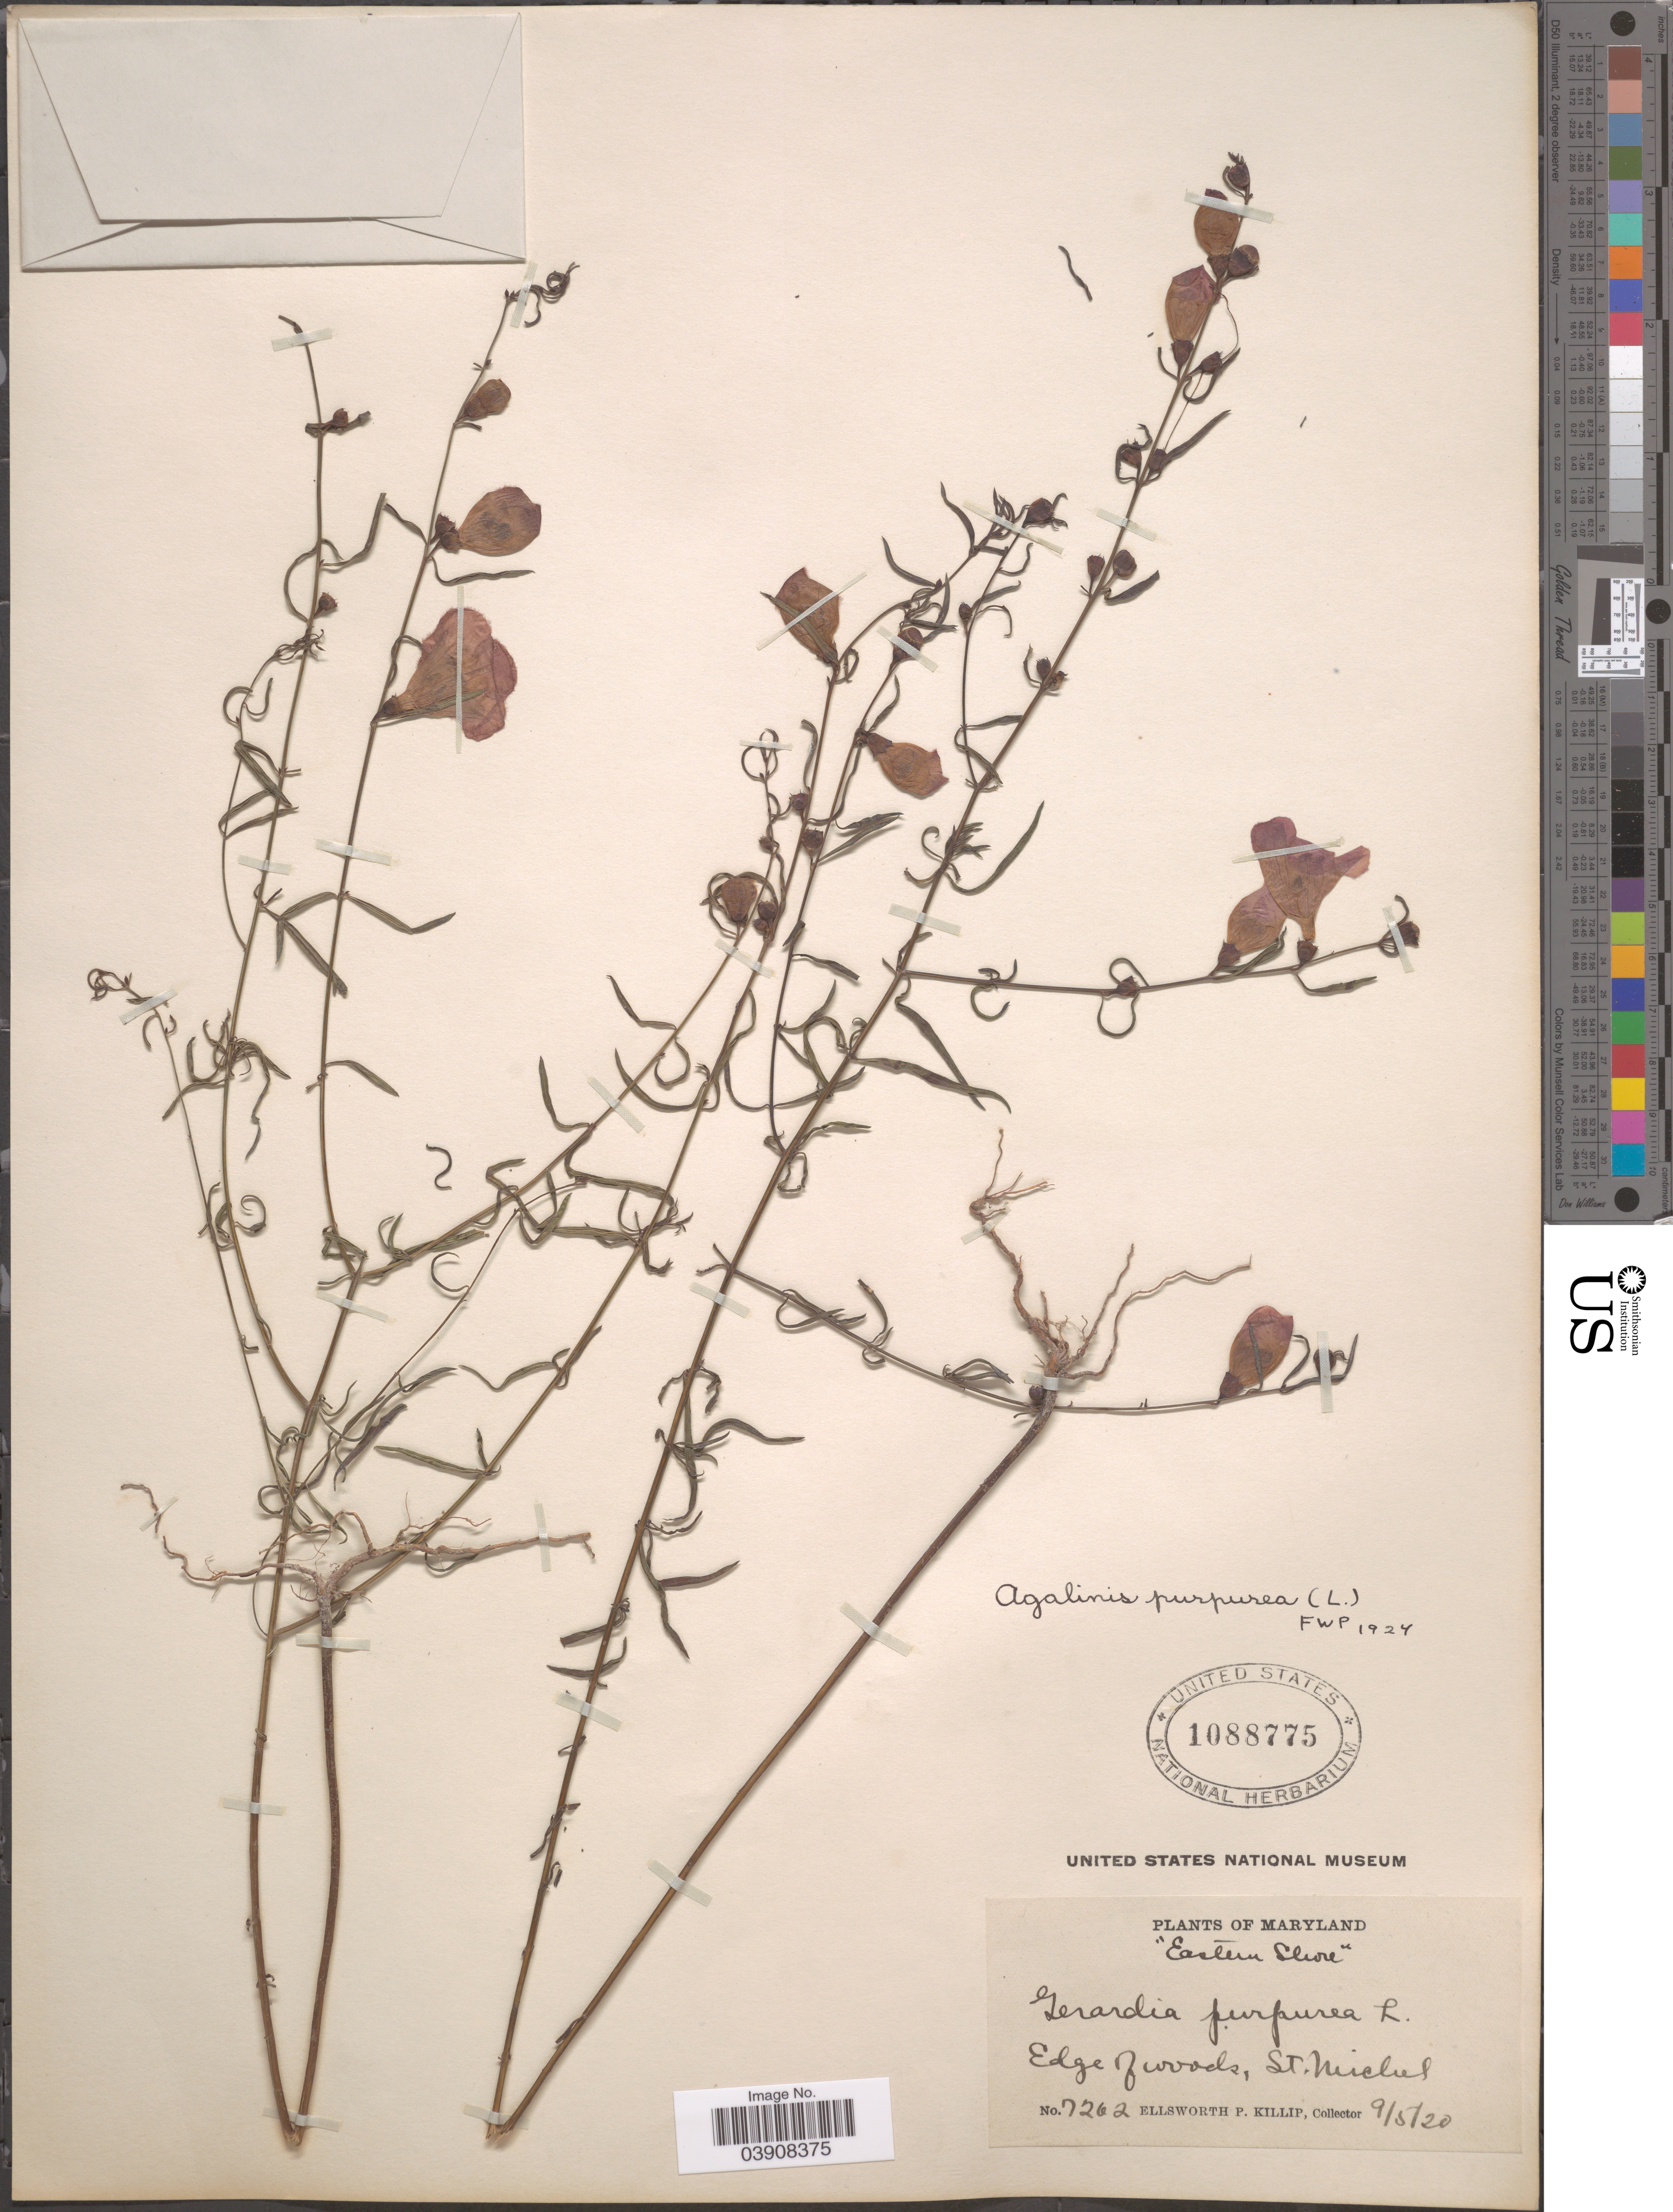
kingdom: Plantae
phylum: Tracheophyta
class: Magnoliopsida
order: Lamiales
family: Orobanchaceae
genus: Agalinis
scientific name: Agalinis purpurea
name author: (L.) Pennell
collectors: E. P. Killip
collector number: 7262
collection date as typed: Transcribed d/m/y: 5/9/20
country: United States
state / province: Maryland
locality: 'Eastern Shore'. Edge of woods, St. Michael.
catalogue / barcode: US 1088775